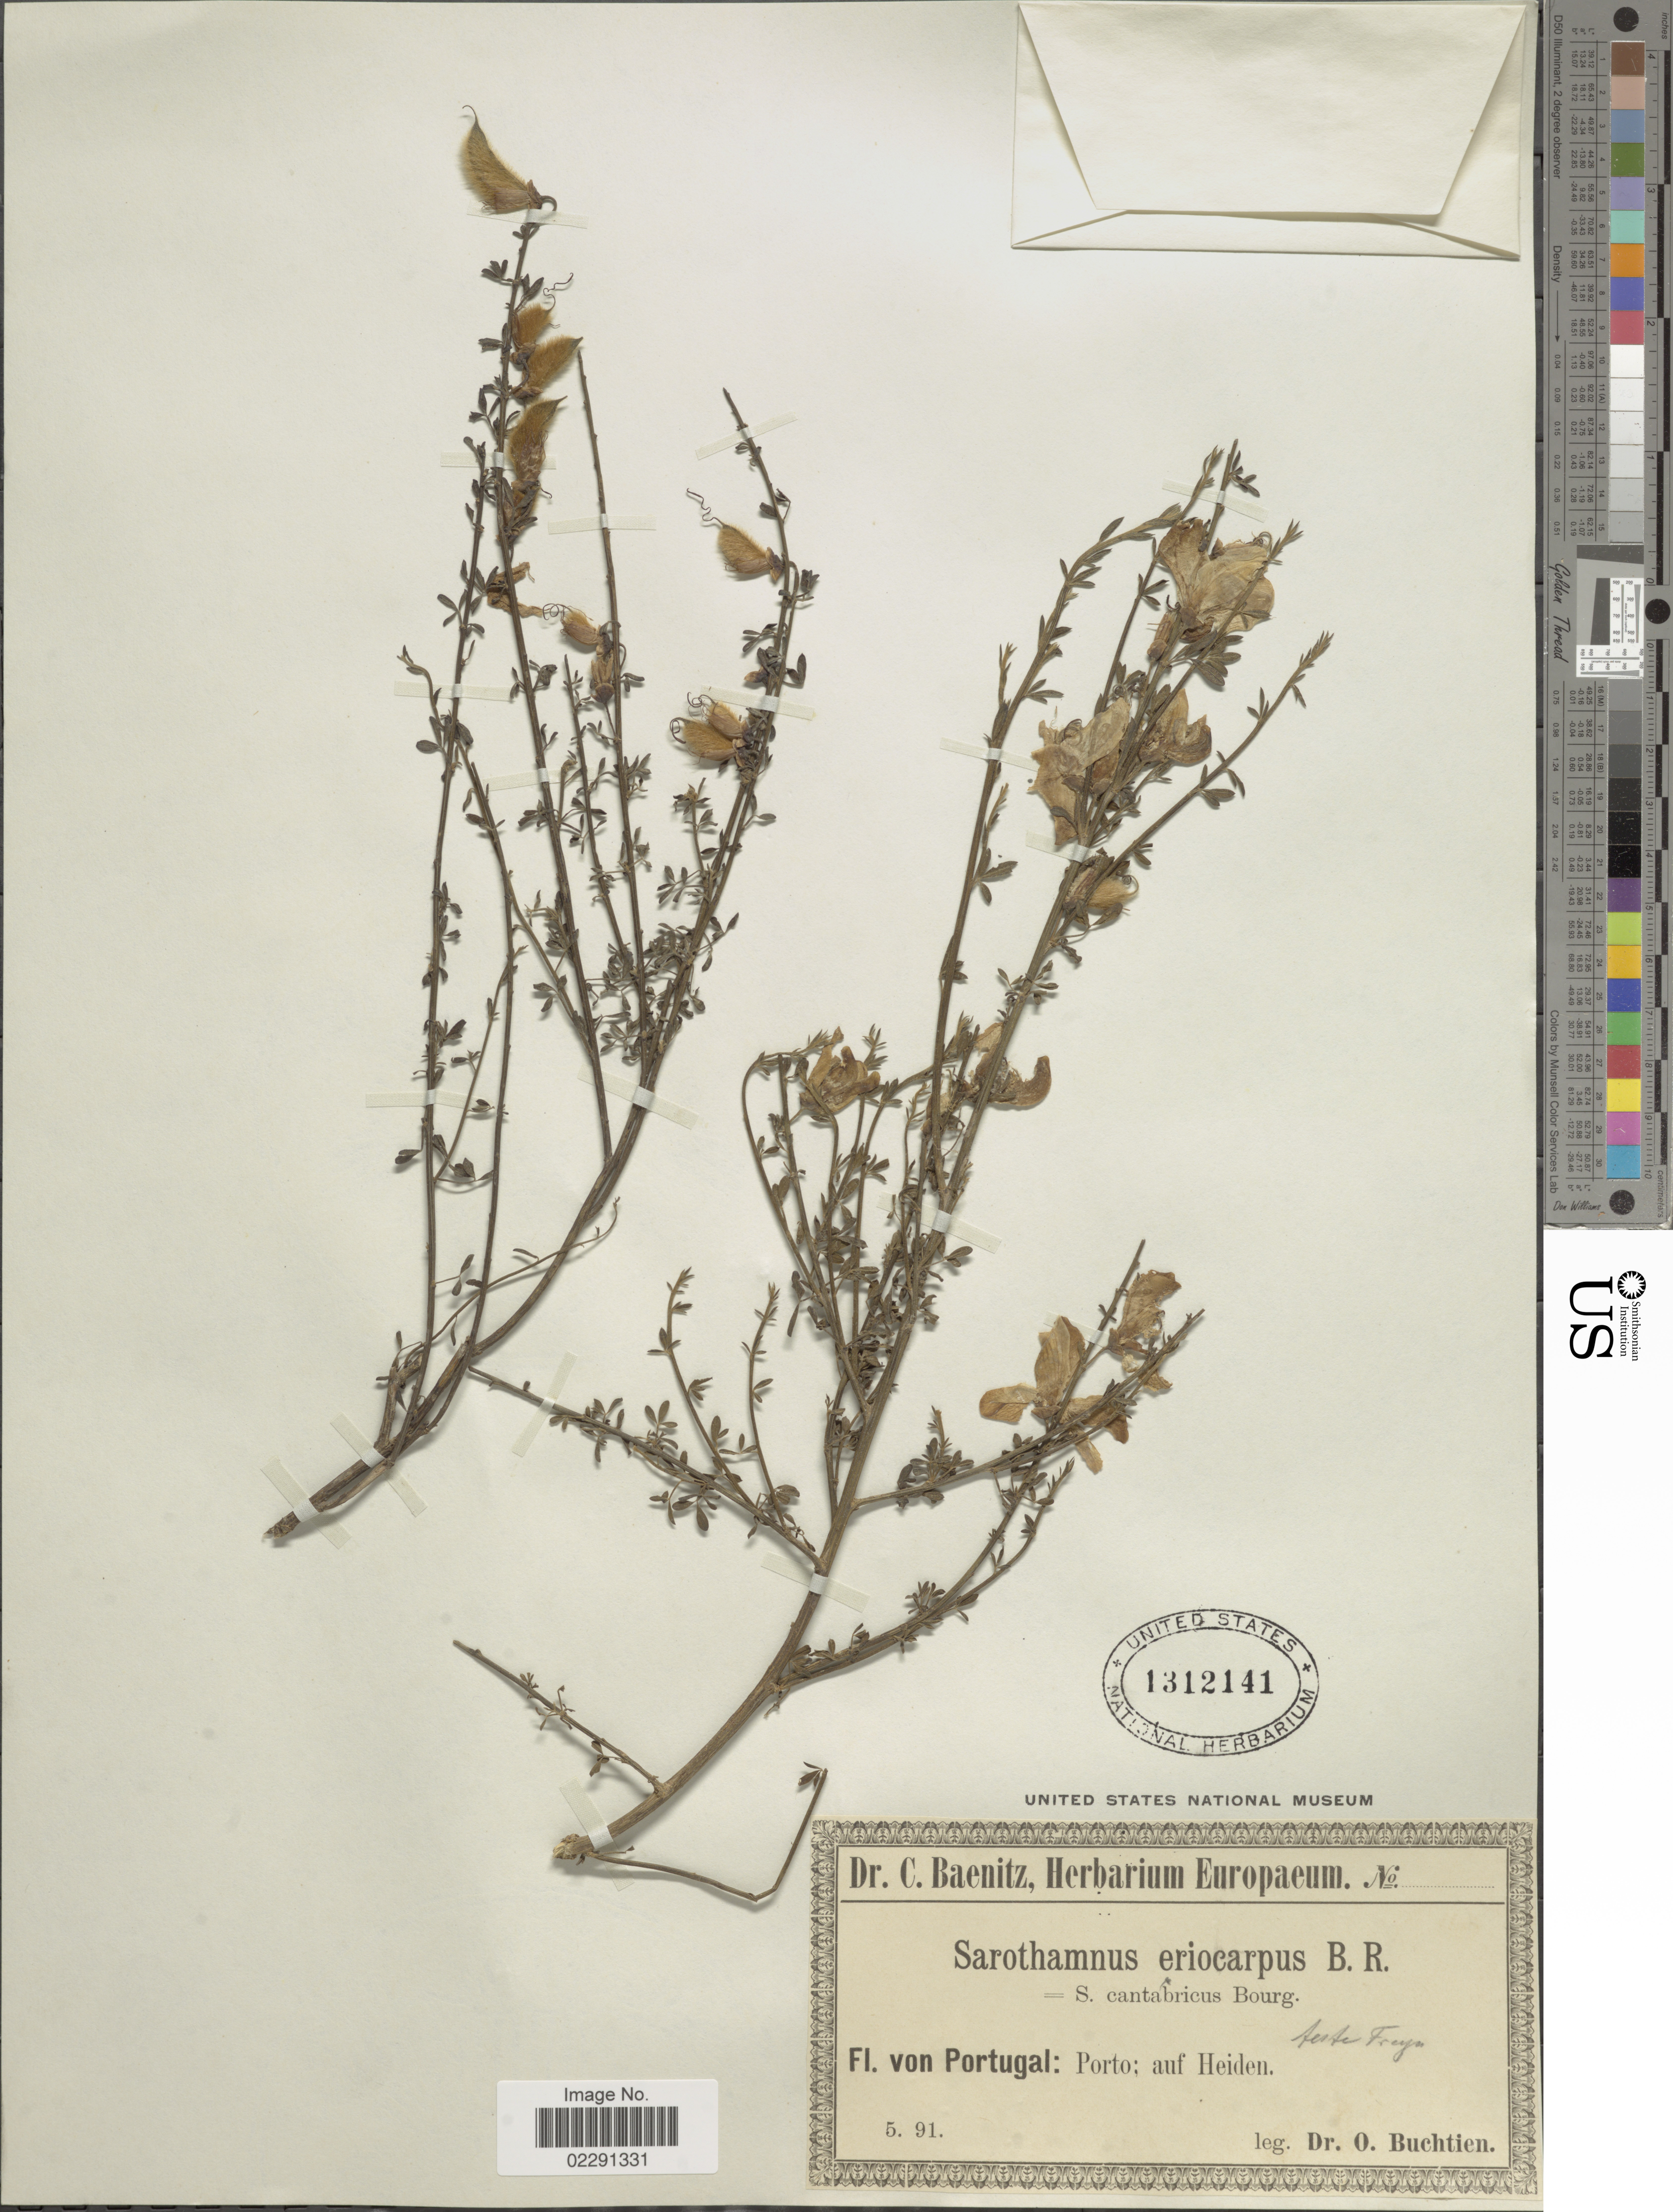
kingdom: Plantae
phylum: Tracheophyta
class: Magnoliopsida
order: Fabales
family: Fabaceae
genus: Cytisus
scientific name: Cytisus striatus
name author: (Hill) Rothm.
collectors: O. Buchtien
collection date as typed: Transcribed d/m/y: /5/91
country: Portugal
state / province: Porto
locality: Auf Heiden.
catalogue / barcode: US 1312141